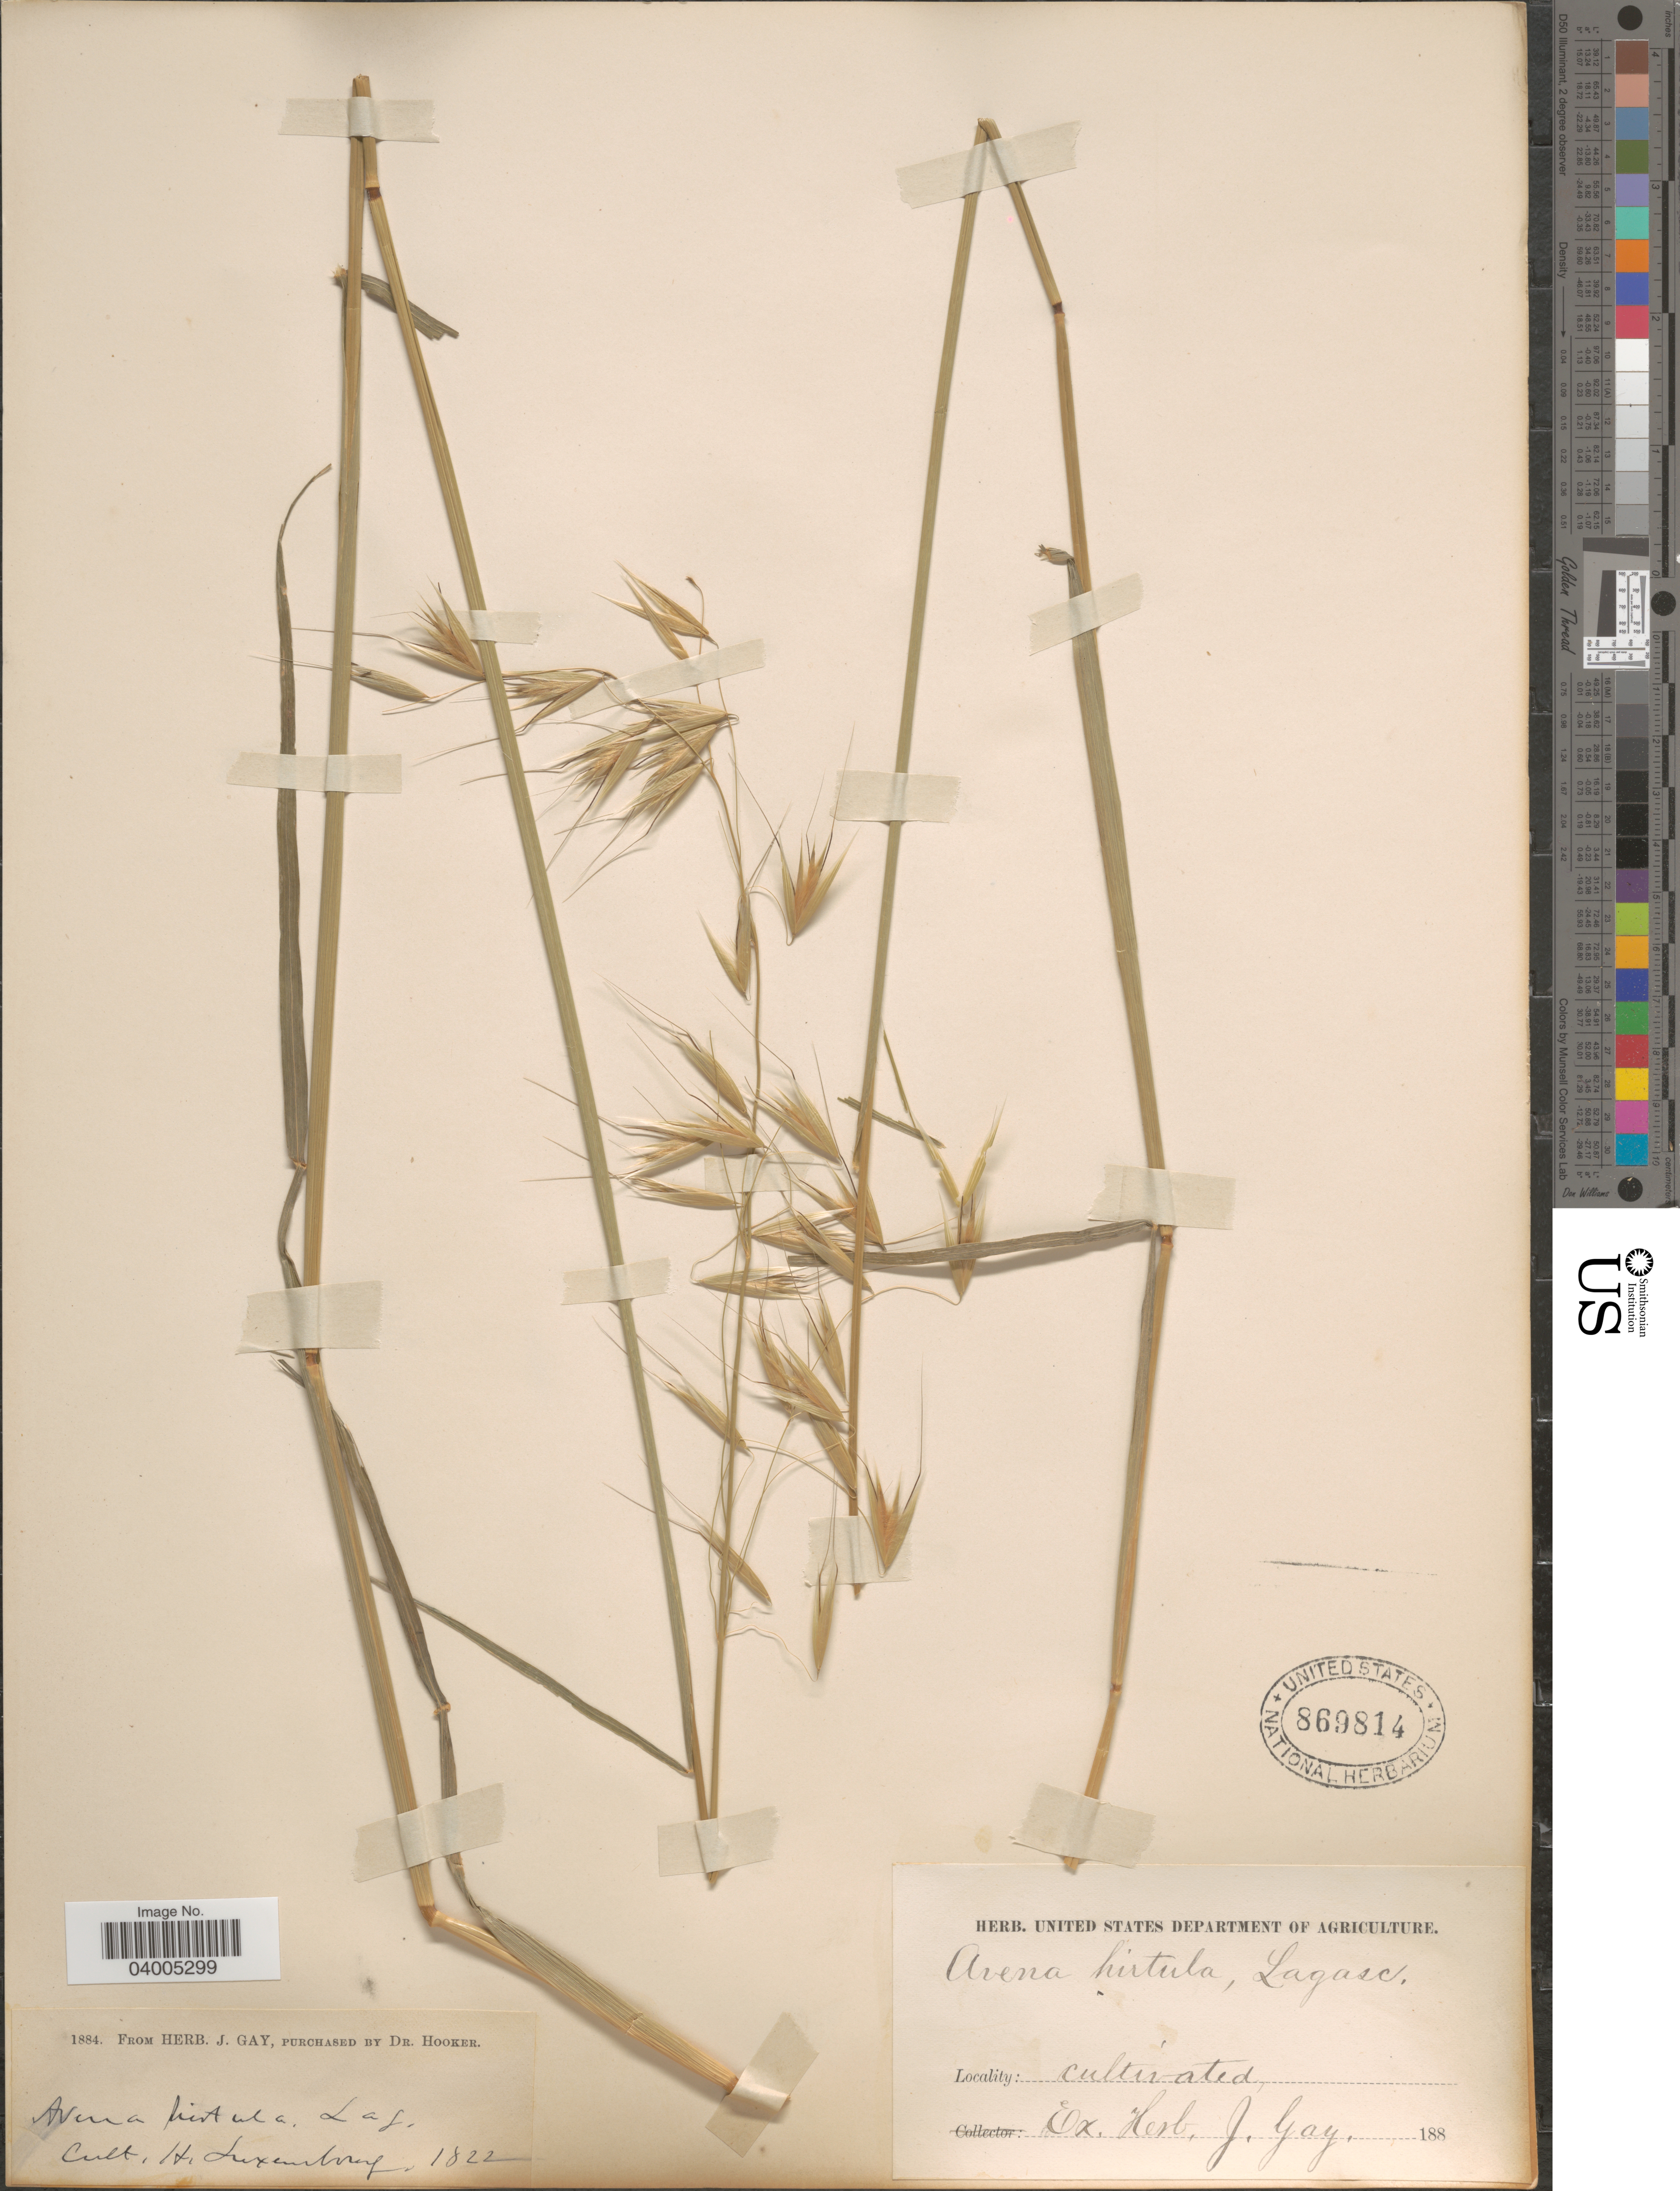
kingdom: Plantae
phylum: Tracheophyta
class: Liliopsida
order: Poales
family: Poaceae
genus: Avena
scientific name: Avena barbata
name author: Pott ex Link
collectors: ex herb. J. Gay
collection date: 1882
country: Luxembourg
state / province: Luxembourg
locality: H. Luxembourg.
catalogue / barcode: US 869814